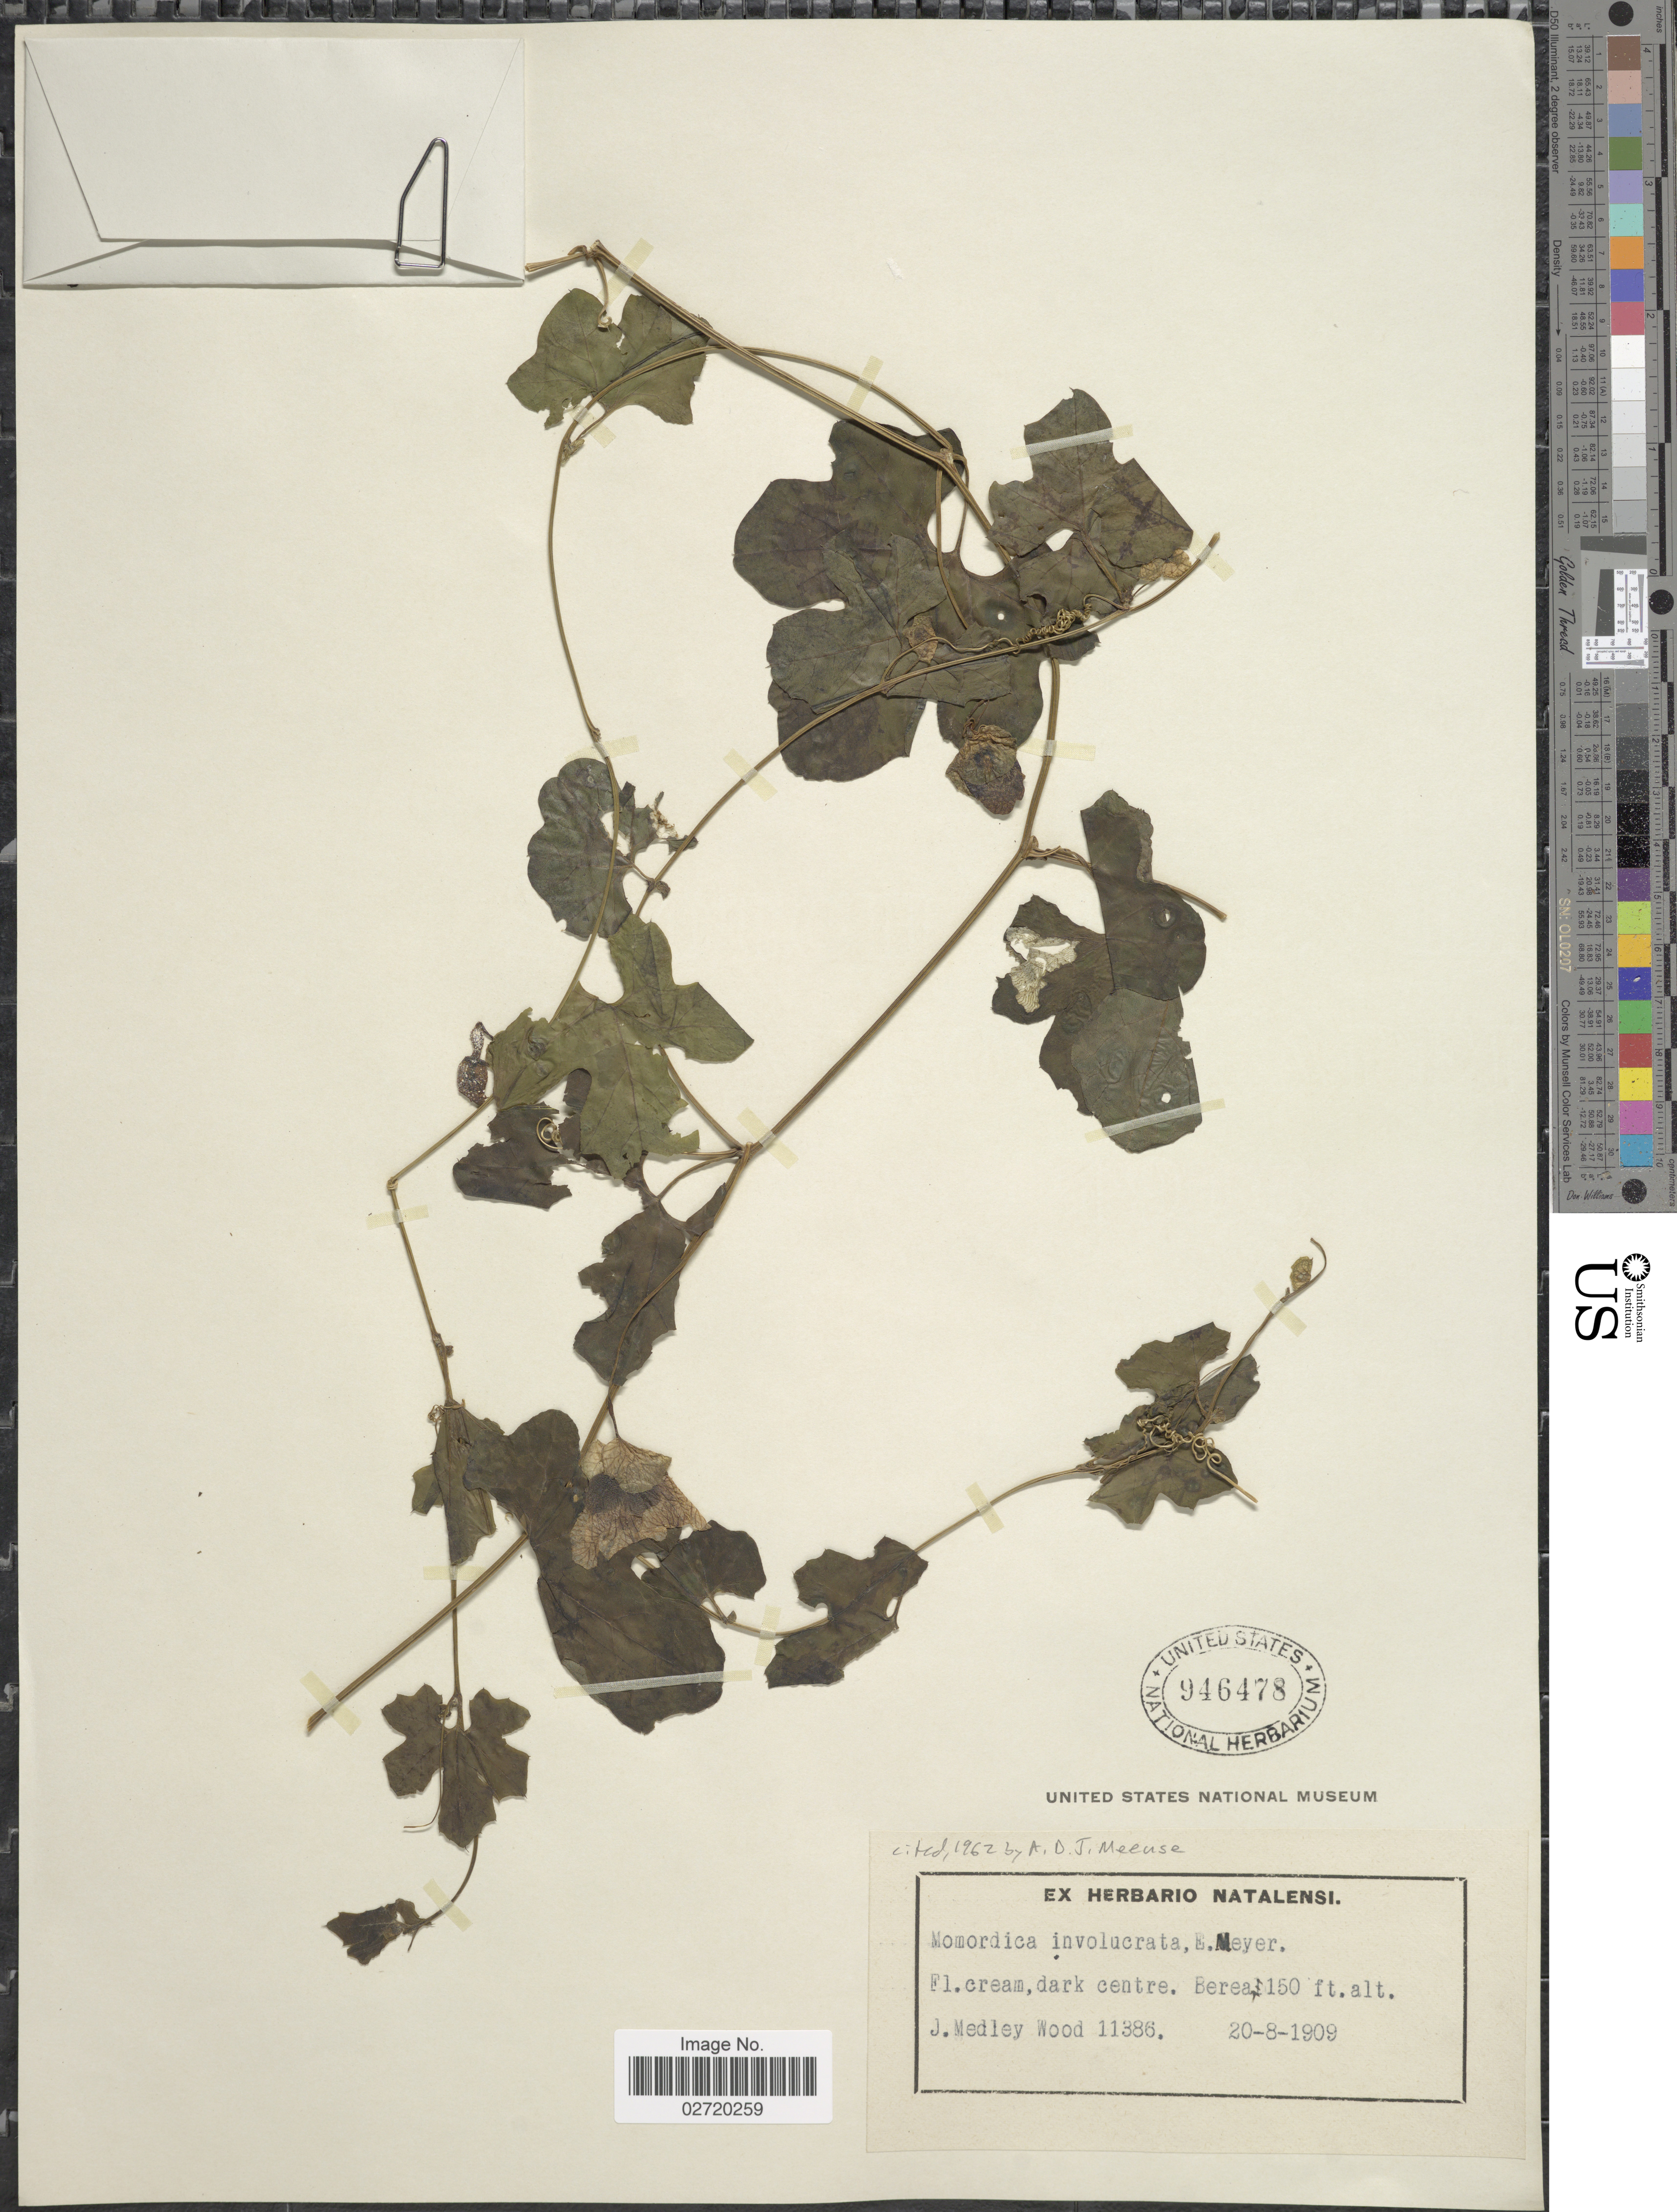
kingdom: Plantae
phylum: Tracheophyta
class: Magnoliopsida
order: Cucurbitales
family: Cucurbitaceae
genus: Momordica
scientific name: Momordica involucrata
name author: E. Mey.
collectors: J. Medley Wood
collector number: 11386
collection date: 1909-08-20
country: South Africa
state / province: KwaZulu-Natal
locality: Berea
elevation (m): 46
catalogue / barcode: US 946478